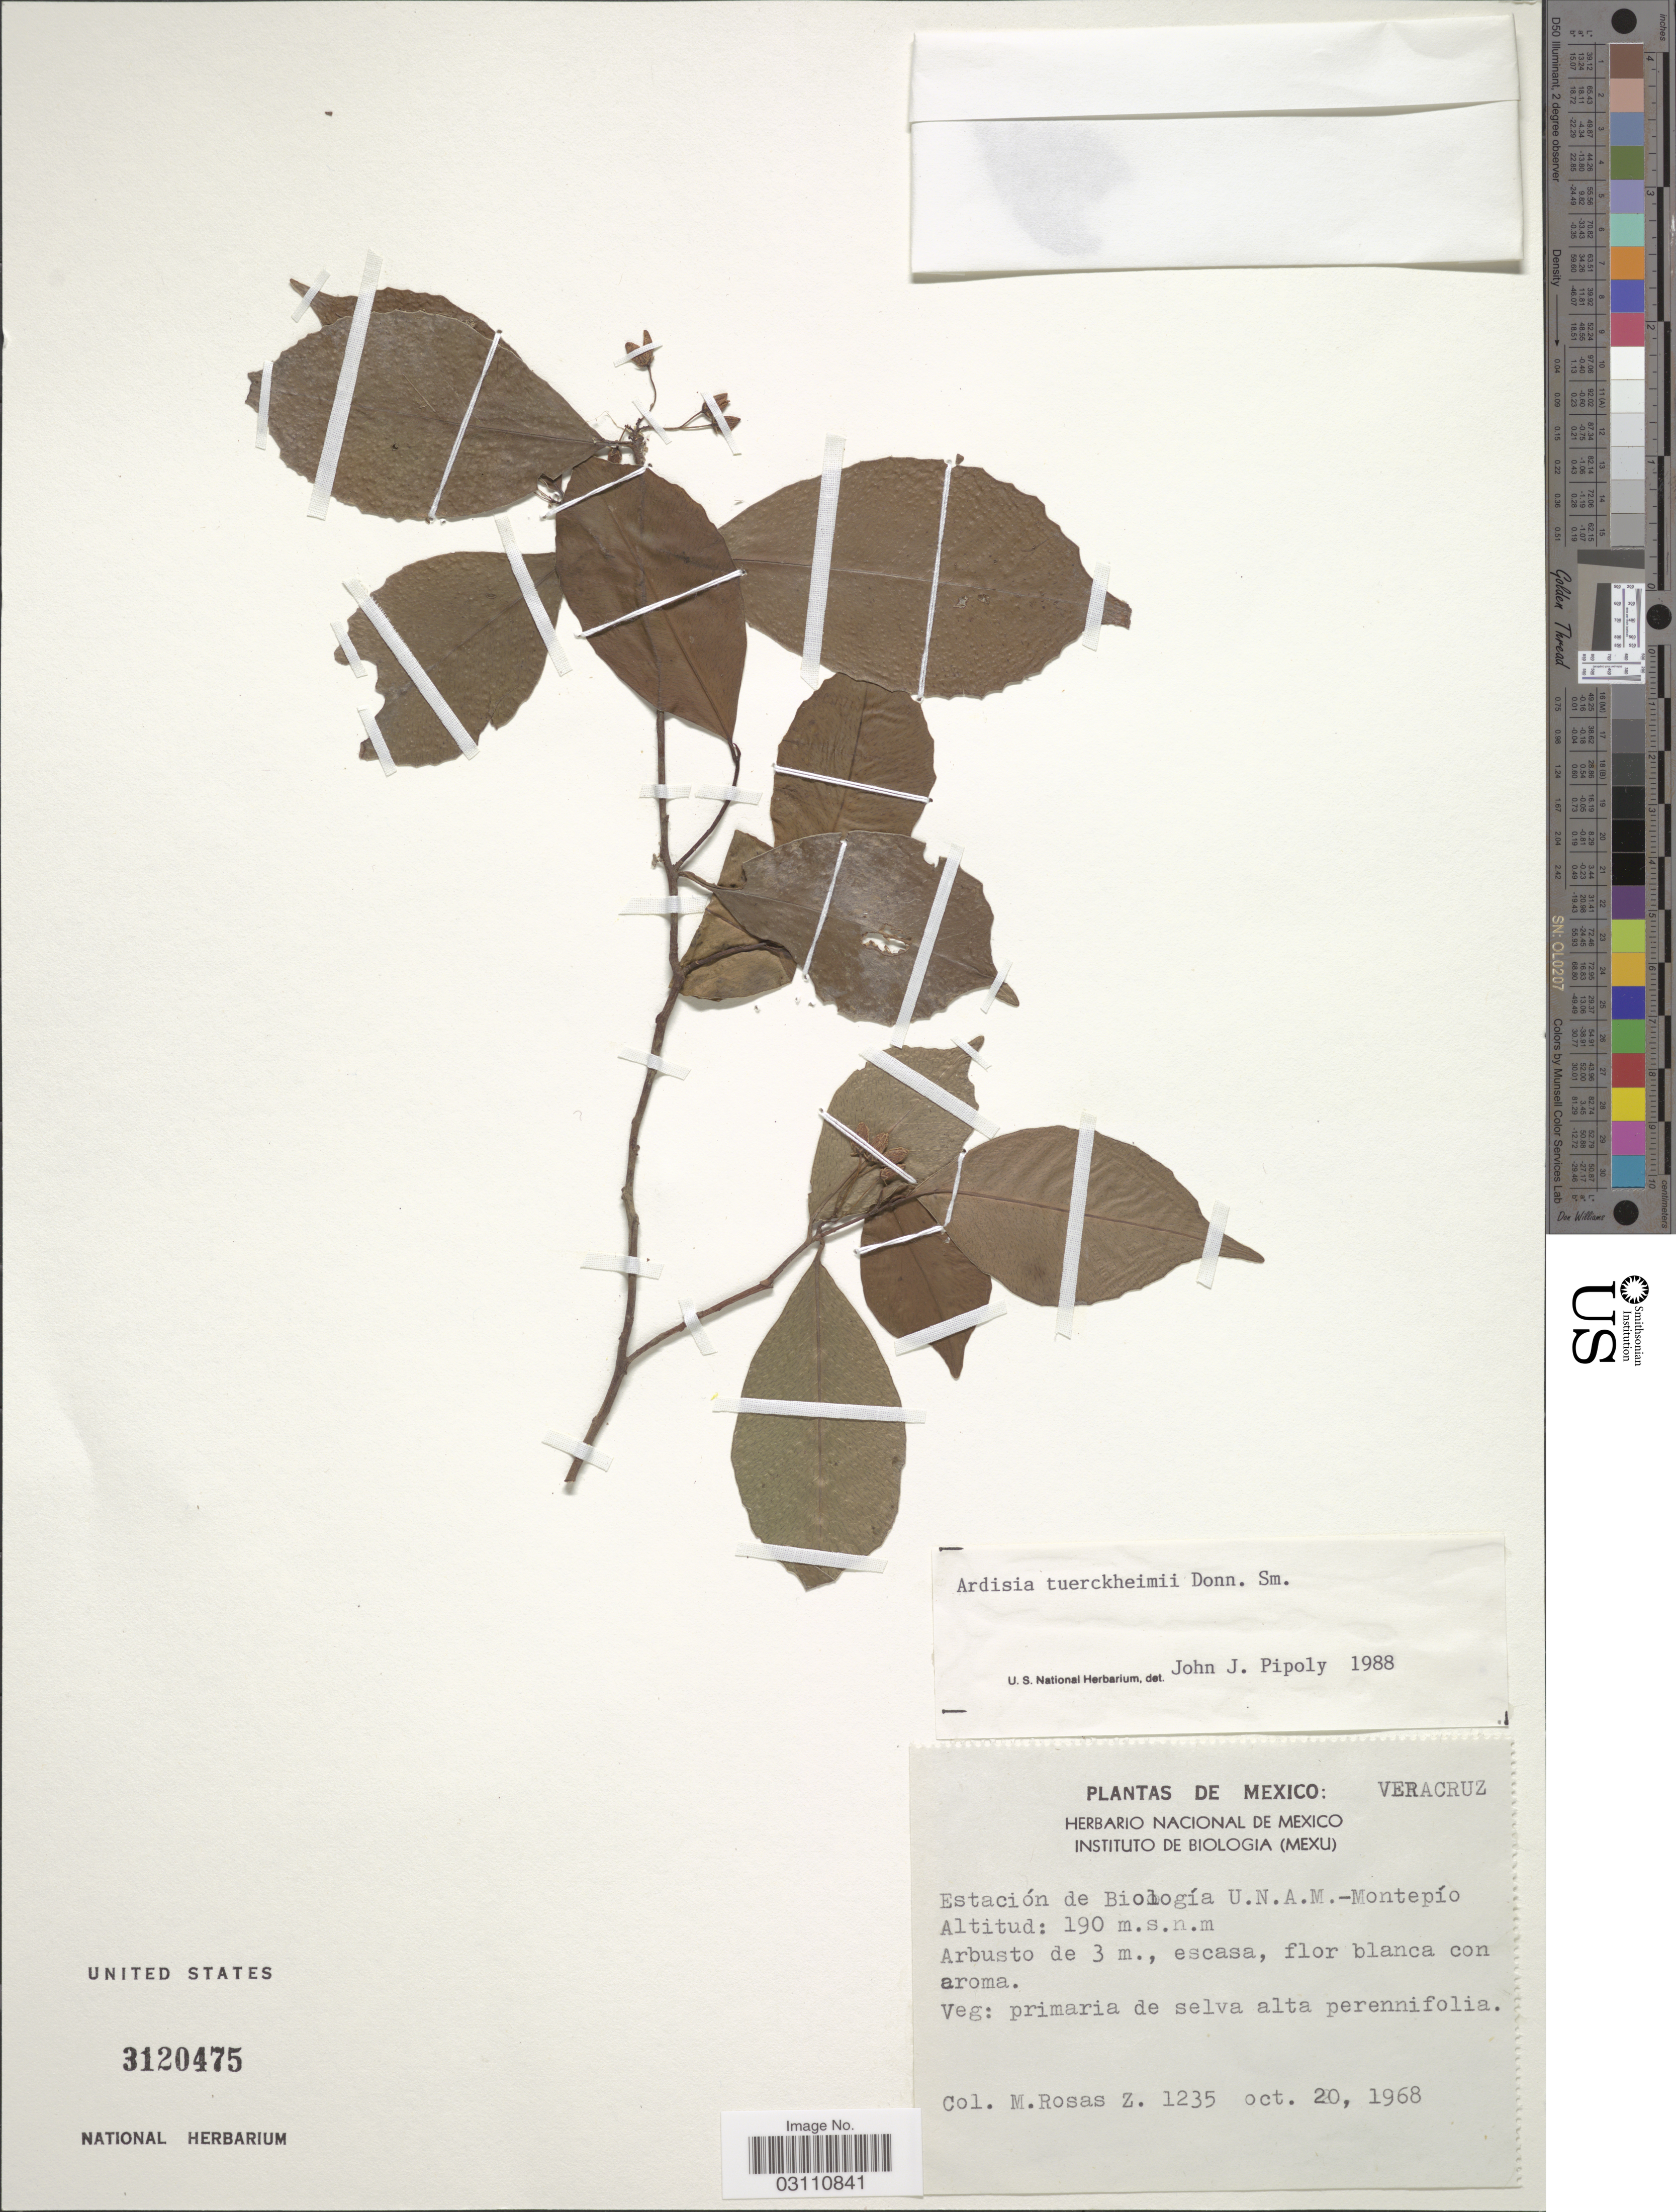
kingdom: Plantae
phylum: Tracheophyta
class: Magnoliopsida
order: Ericales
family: Primulaceae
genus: Ardisia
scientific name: Ardisia tuerckheimii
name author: Donn. Sm.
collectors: M. Rosas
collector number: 1235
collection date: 1968-10-20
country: Mexico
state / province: Veracruz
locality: Veracruz. Estación de Biología U.N.A.M.-Montepío.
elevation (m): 190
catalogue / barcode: US 3120475